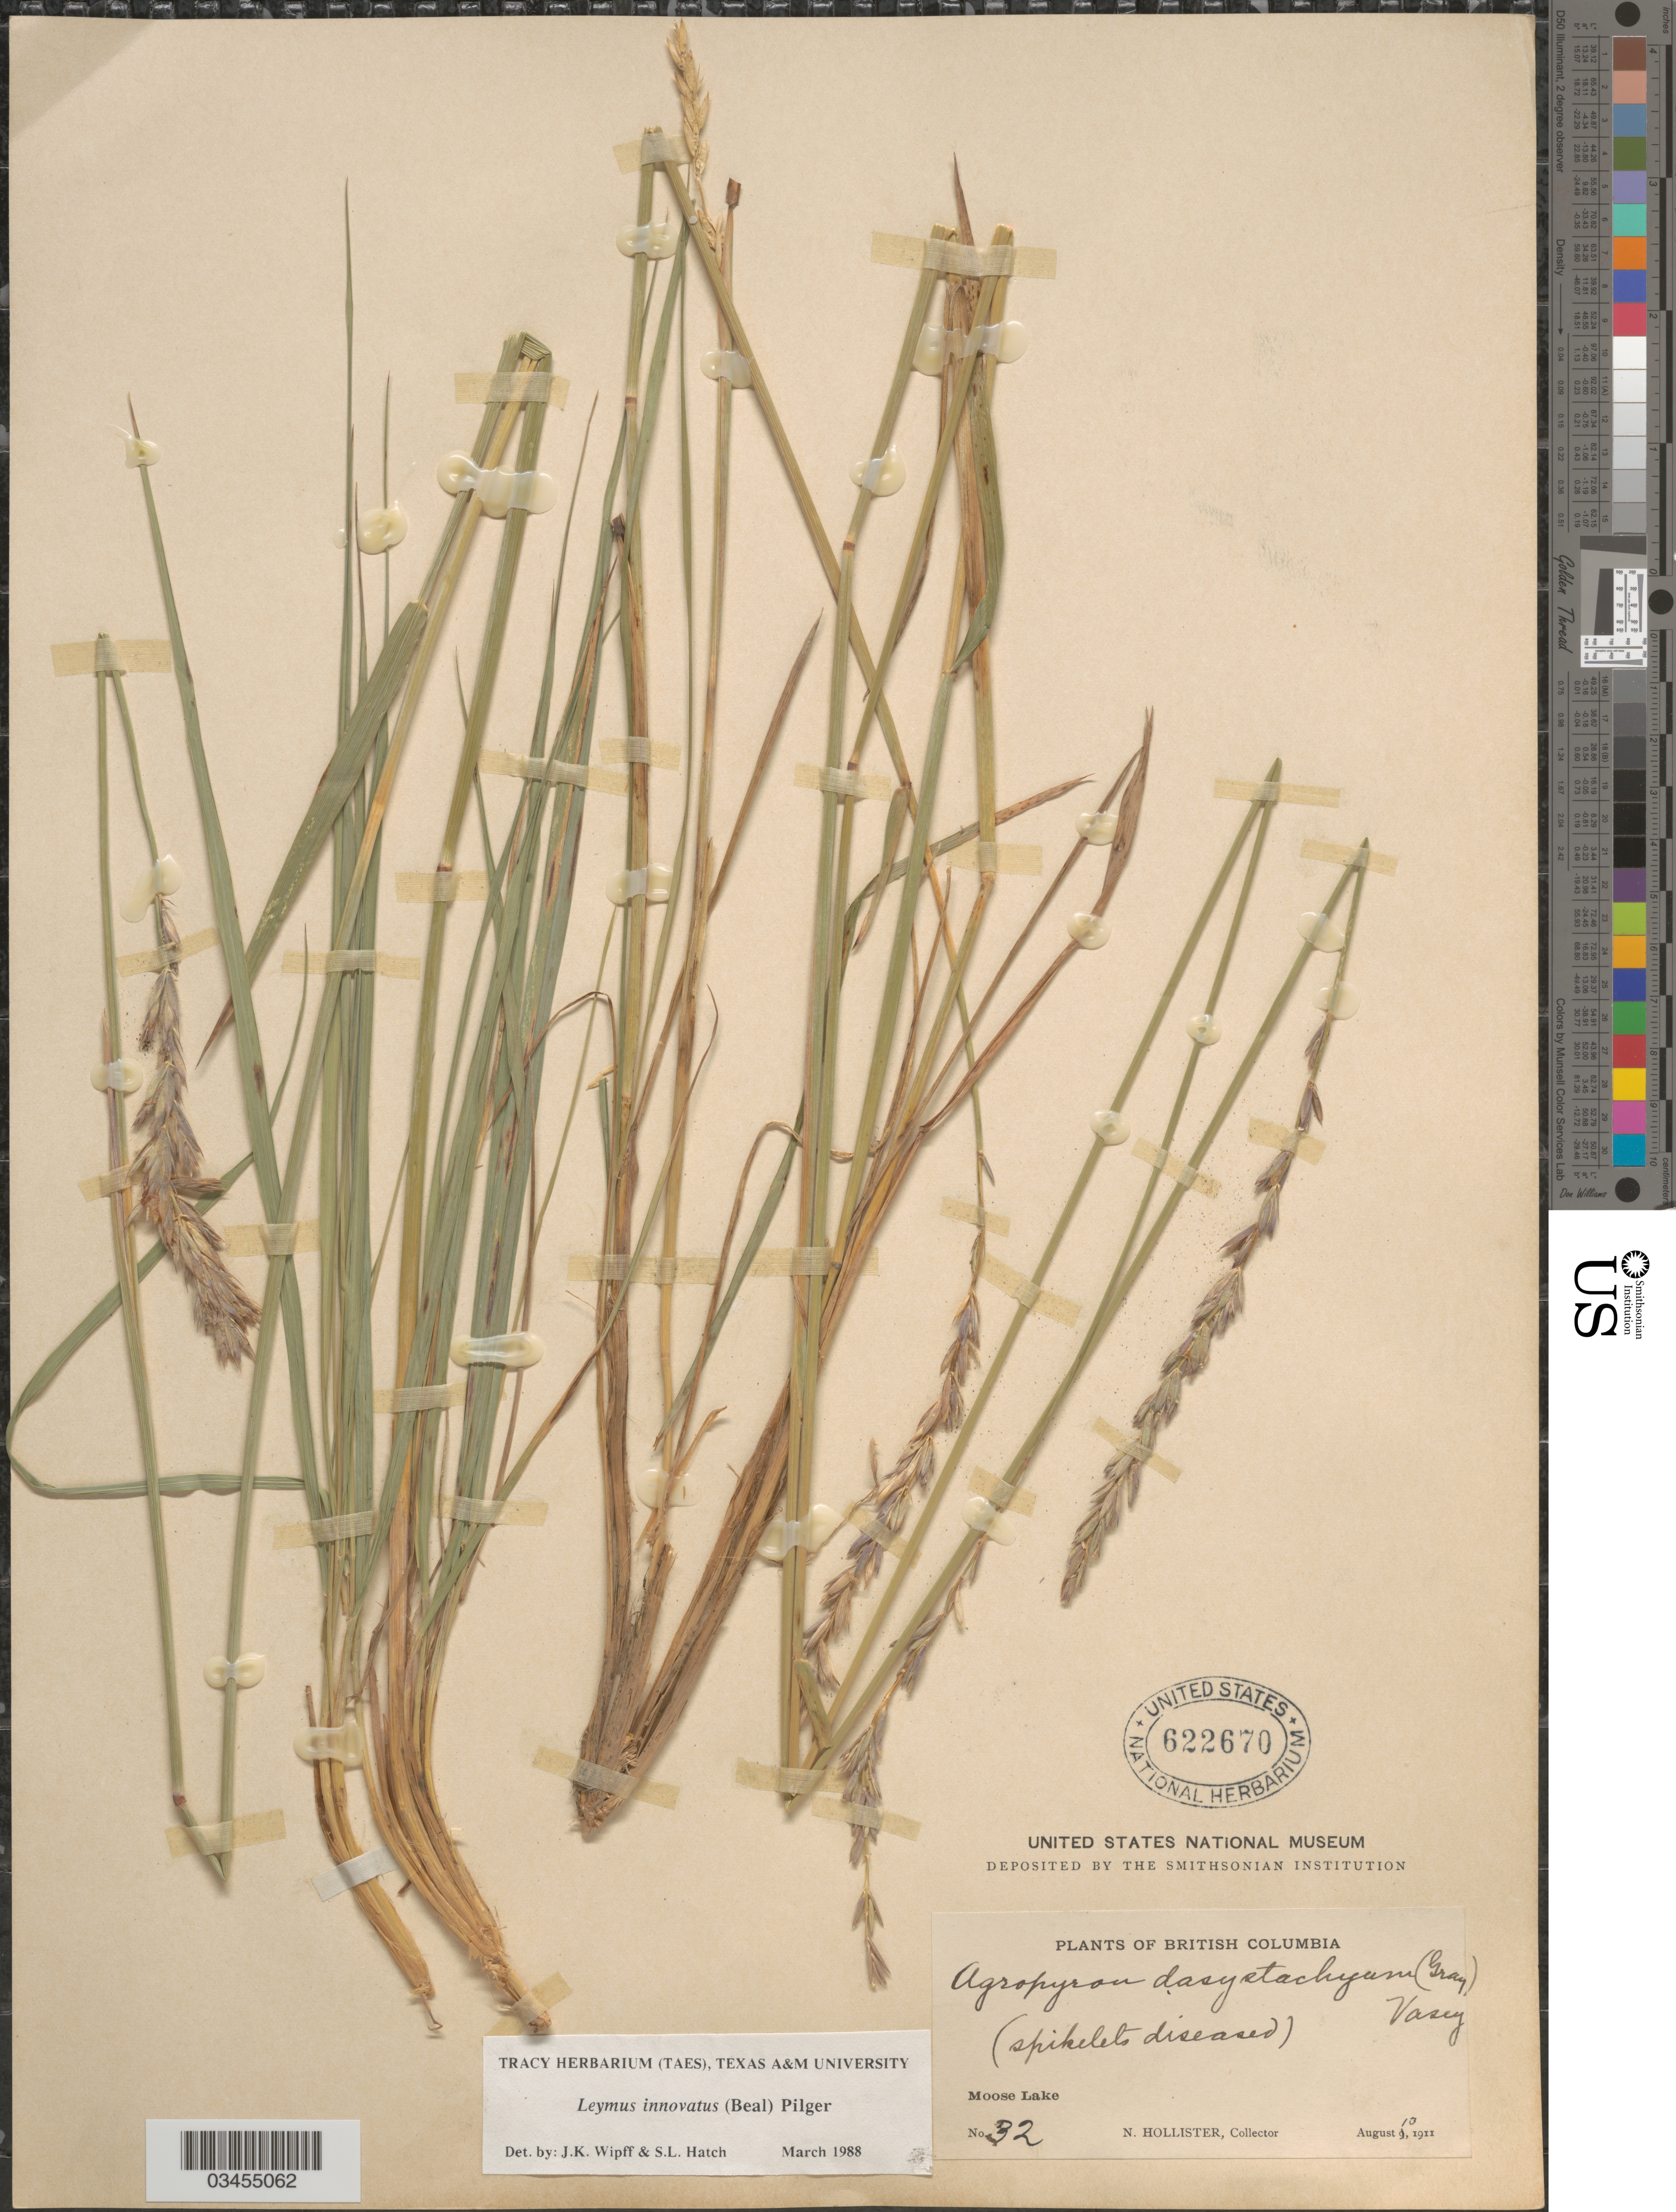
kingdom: Plantae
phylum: Tracheophyta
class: Liliopsida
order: Poales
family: Poaceae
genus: Leymus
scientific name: Leymus innovatus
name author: (W.J. Beal) Pilg.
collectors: N. Hollister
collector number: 32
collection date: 1911-08-10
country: Canada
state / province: British Columbia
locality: Moose Lake.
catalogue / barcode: US 622670